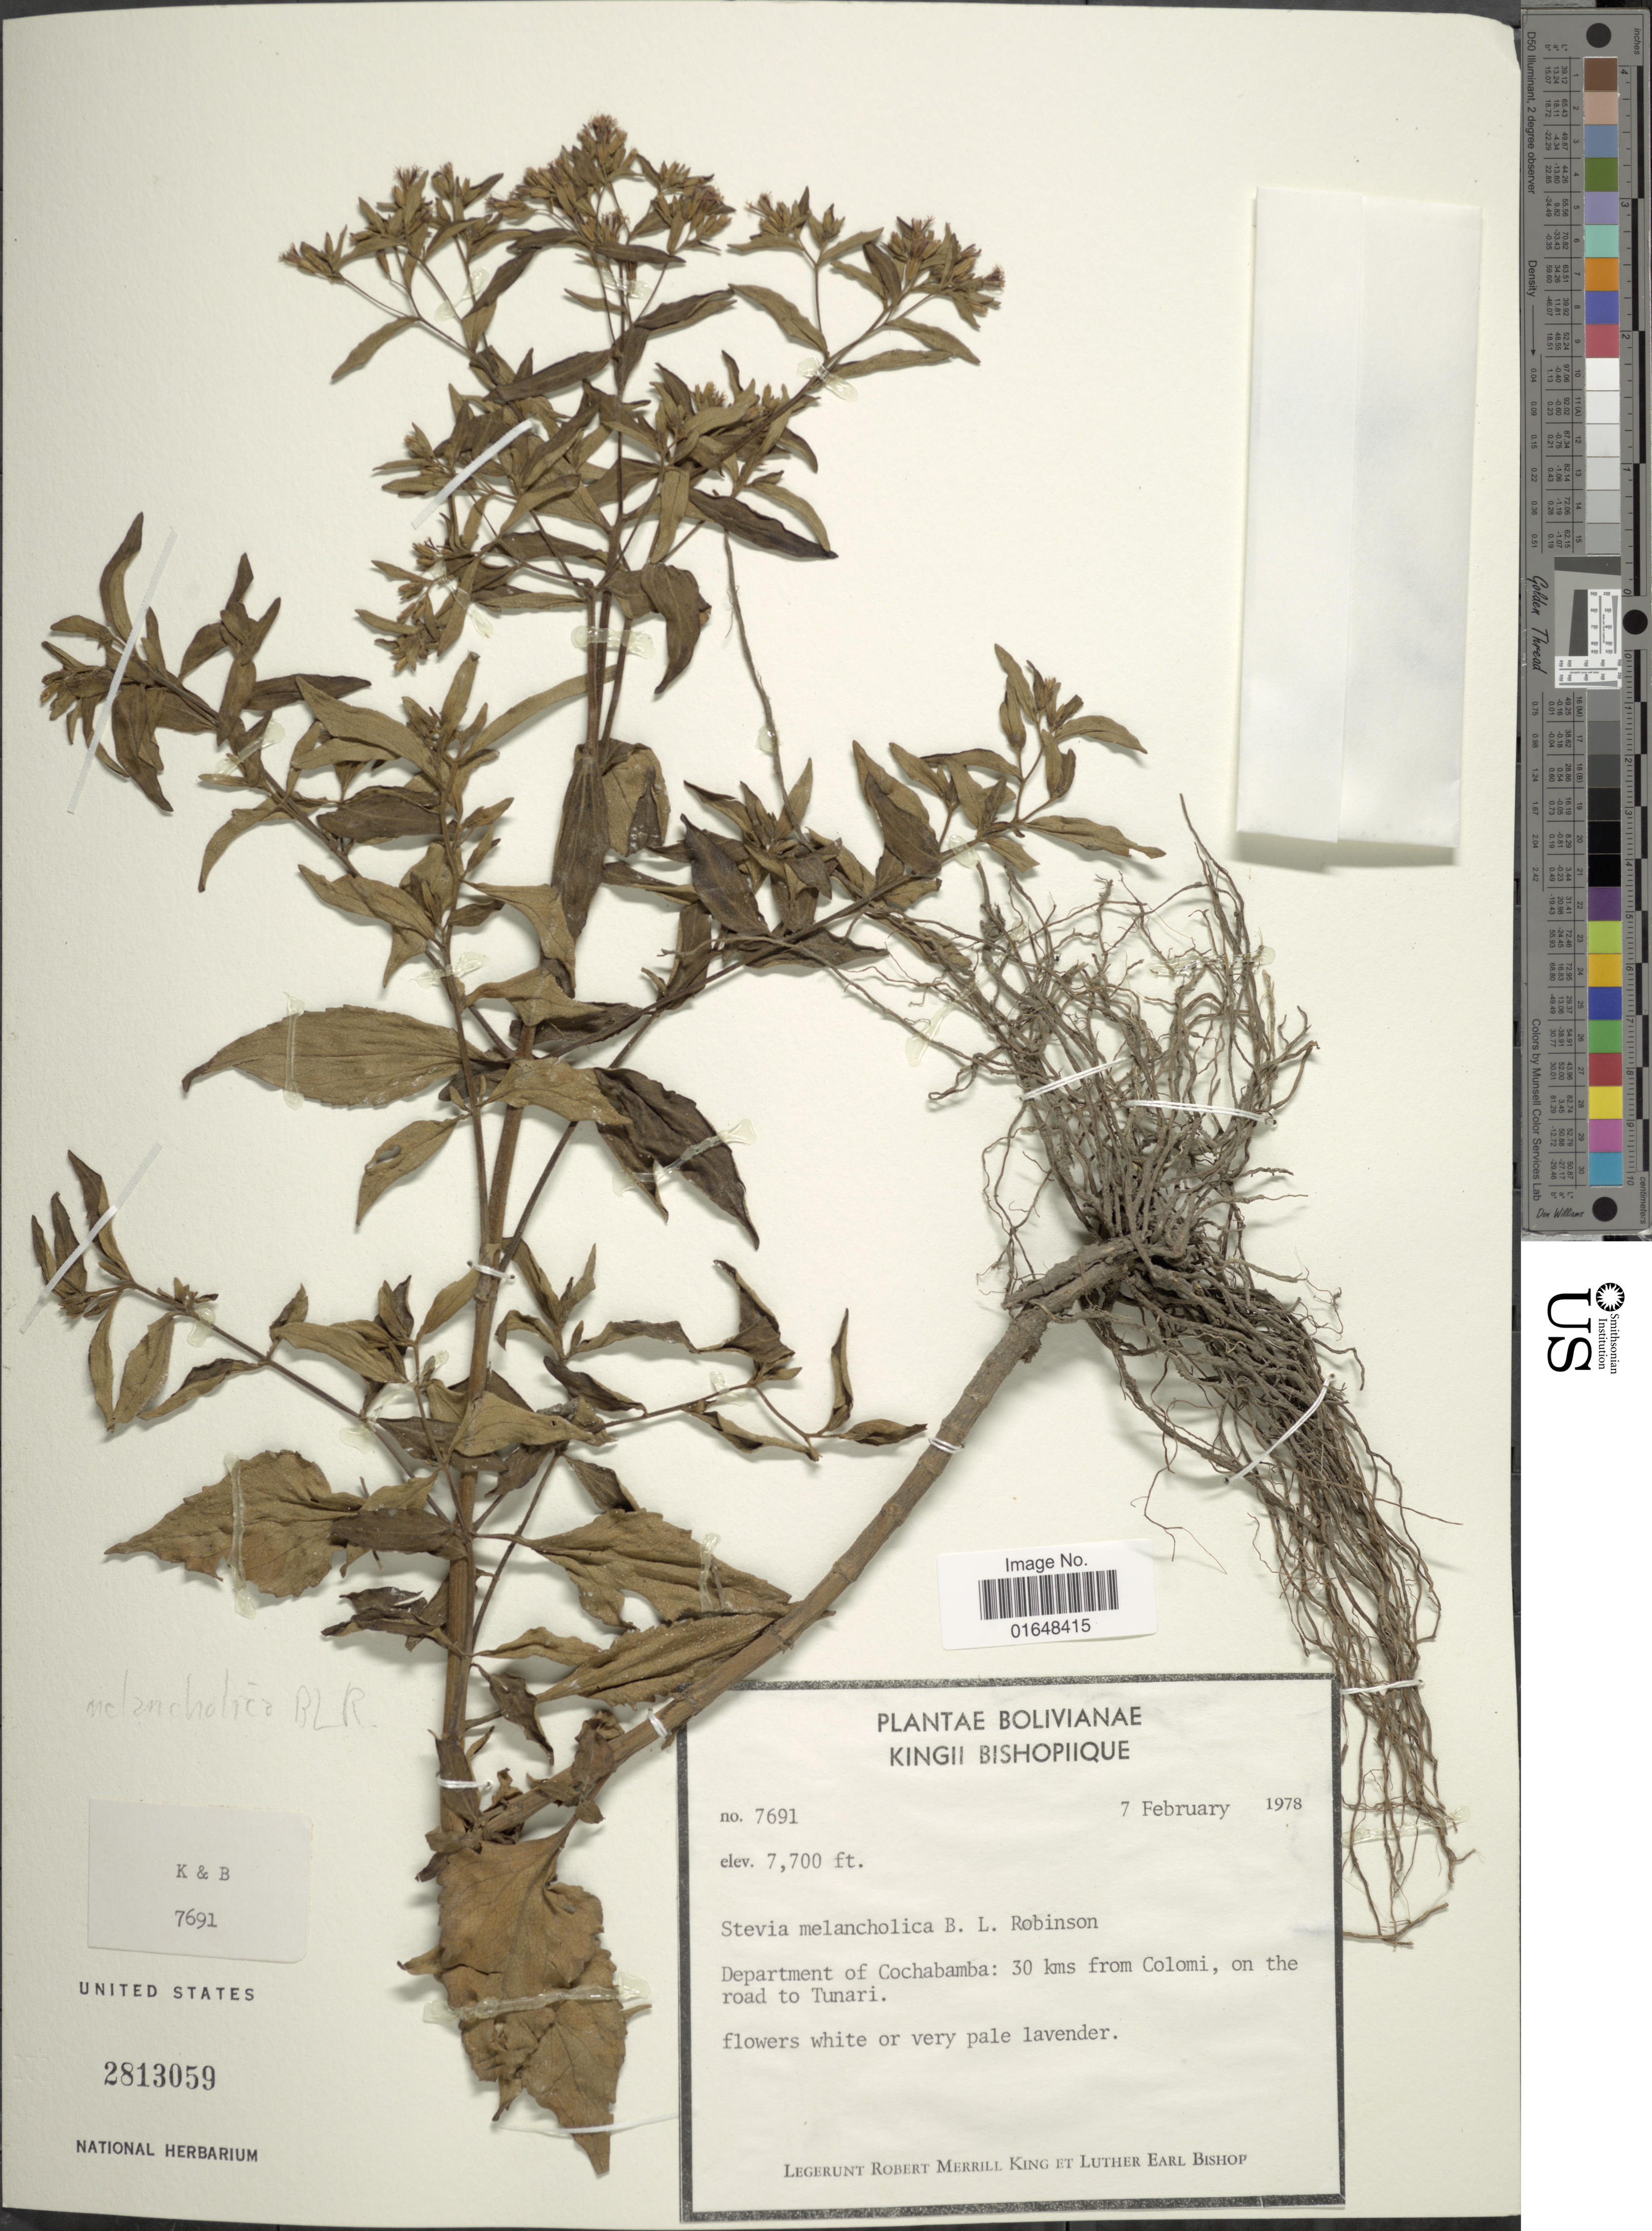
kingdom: Plantae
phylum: Tracheophyta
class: Magnoliopsida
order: Asterales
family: Asteraceae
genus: Stevia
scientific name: Stevia melancholica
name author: B.L. Rob.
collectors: R. M. King & L. E. Bishop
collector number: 7691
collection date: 1978-02-07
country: Bolivia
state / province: Cochabamba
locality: Department of Cochabamba: 30 kms from Colomi, on the road to Tunari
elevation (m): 2347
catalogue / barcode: US 2813059